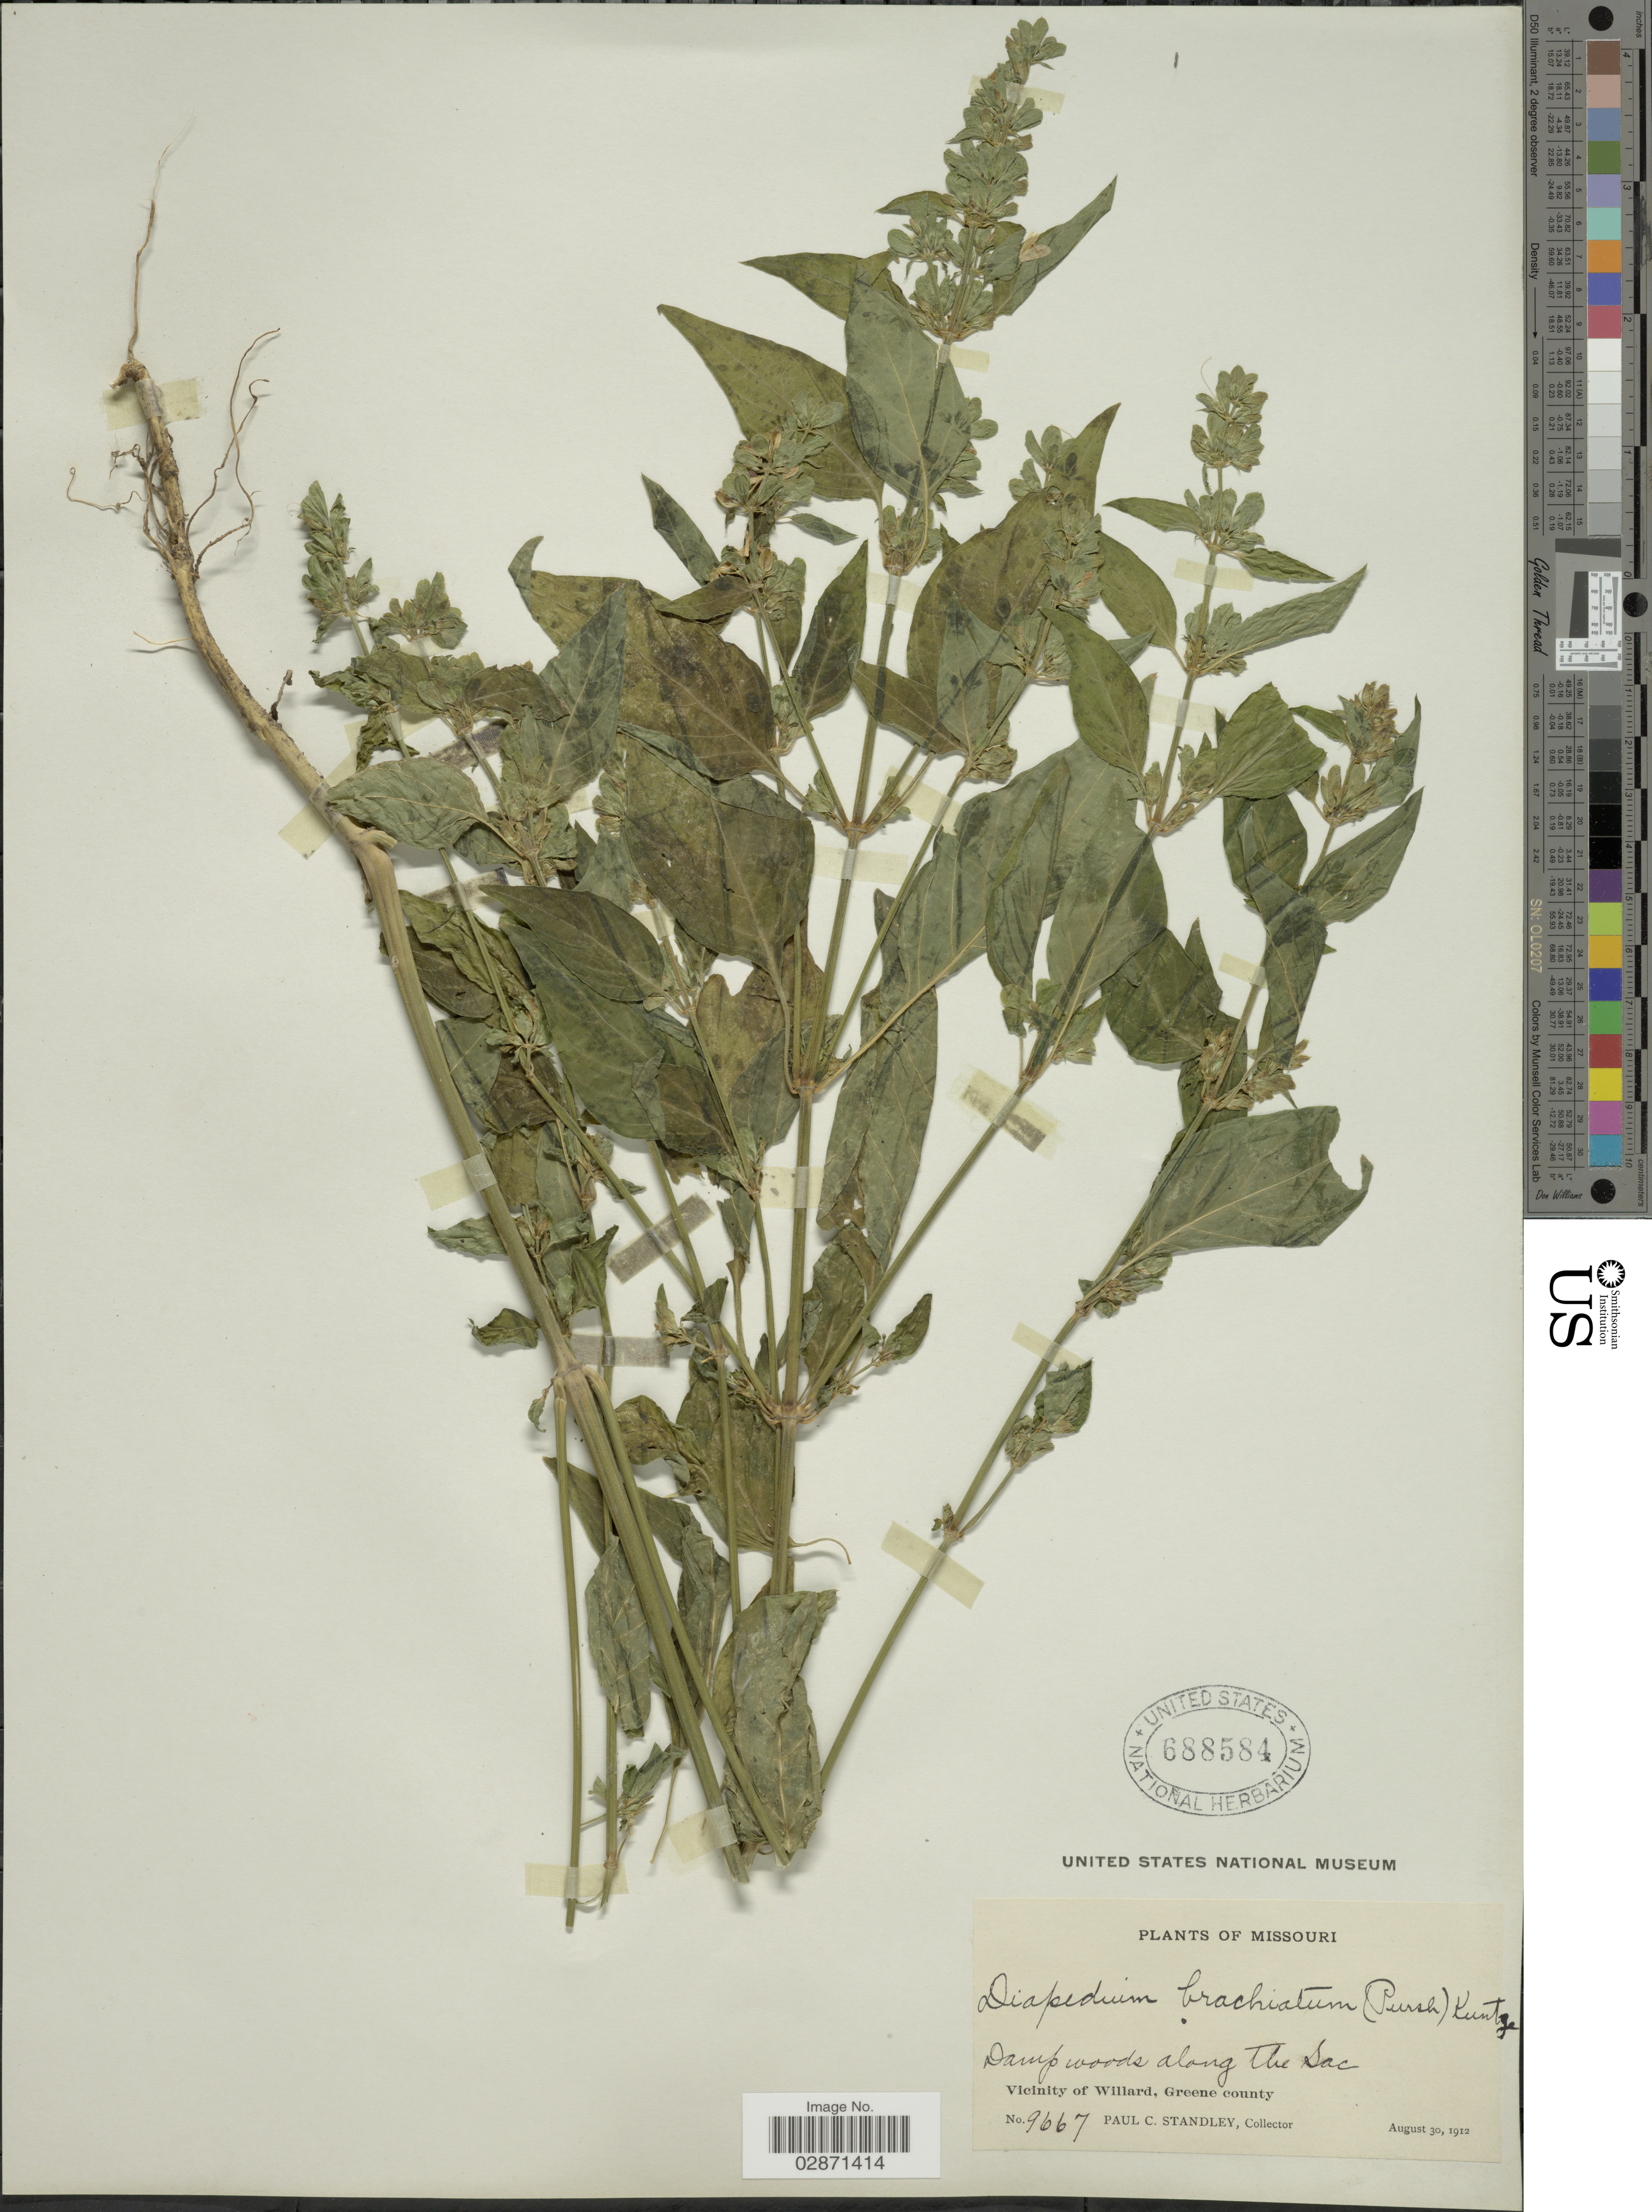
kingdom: Plantae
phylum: Tracheophyta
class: Magnoliopsida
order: Lamiales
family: Acanthaceae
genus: Dicliptera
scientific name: Dicliptera brachiata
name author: (Pursh) Spreng.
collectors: P. C. Standley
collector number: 9667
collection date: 1912-08-30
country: United States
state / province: Missouri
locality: Damp woods along The Sac. Vicinity of Willard, Greene county.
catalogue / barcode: US 688584